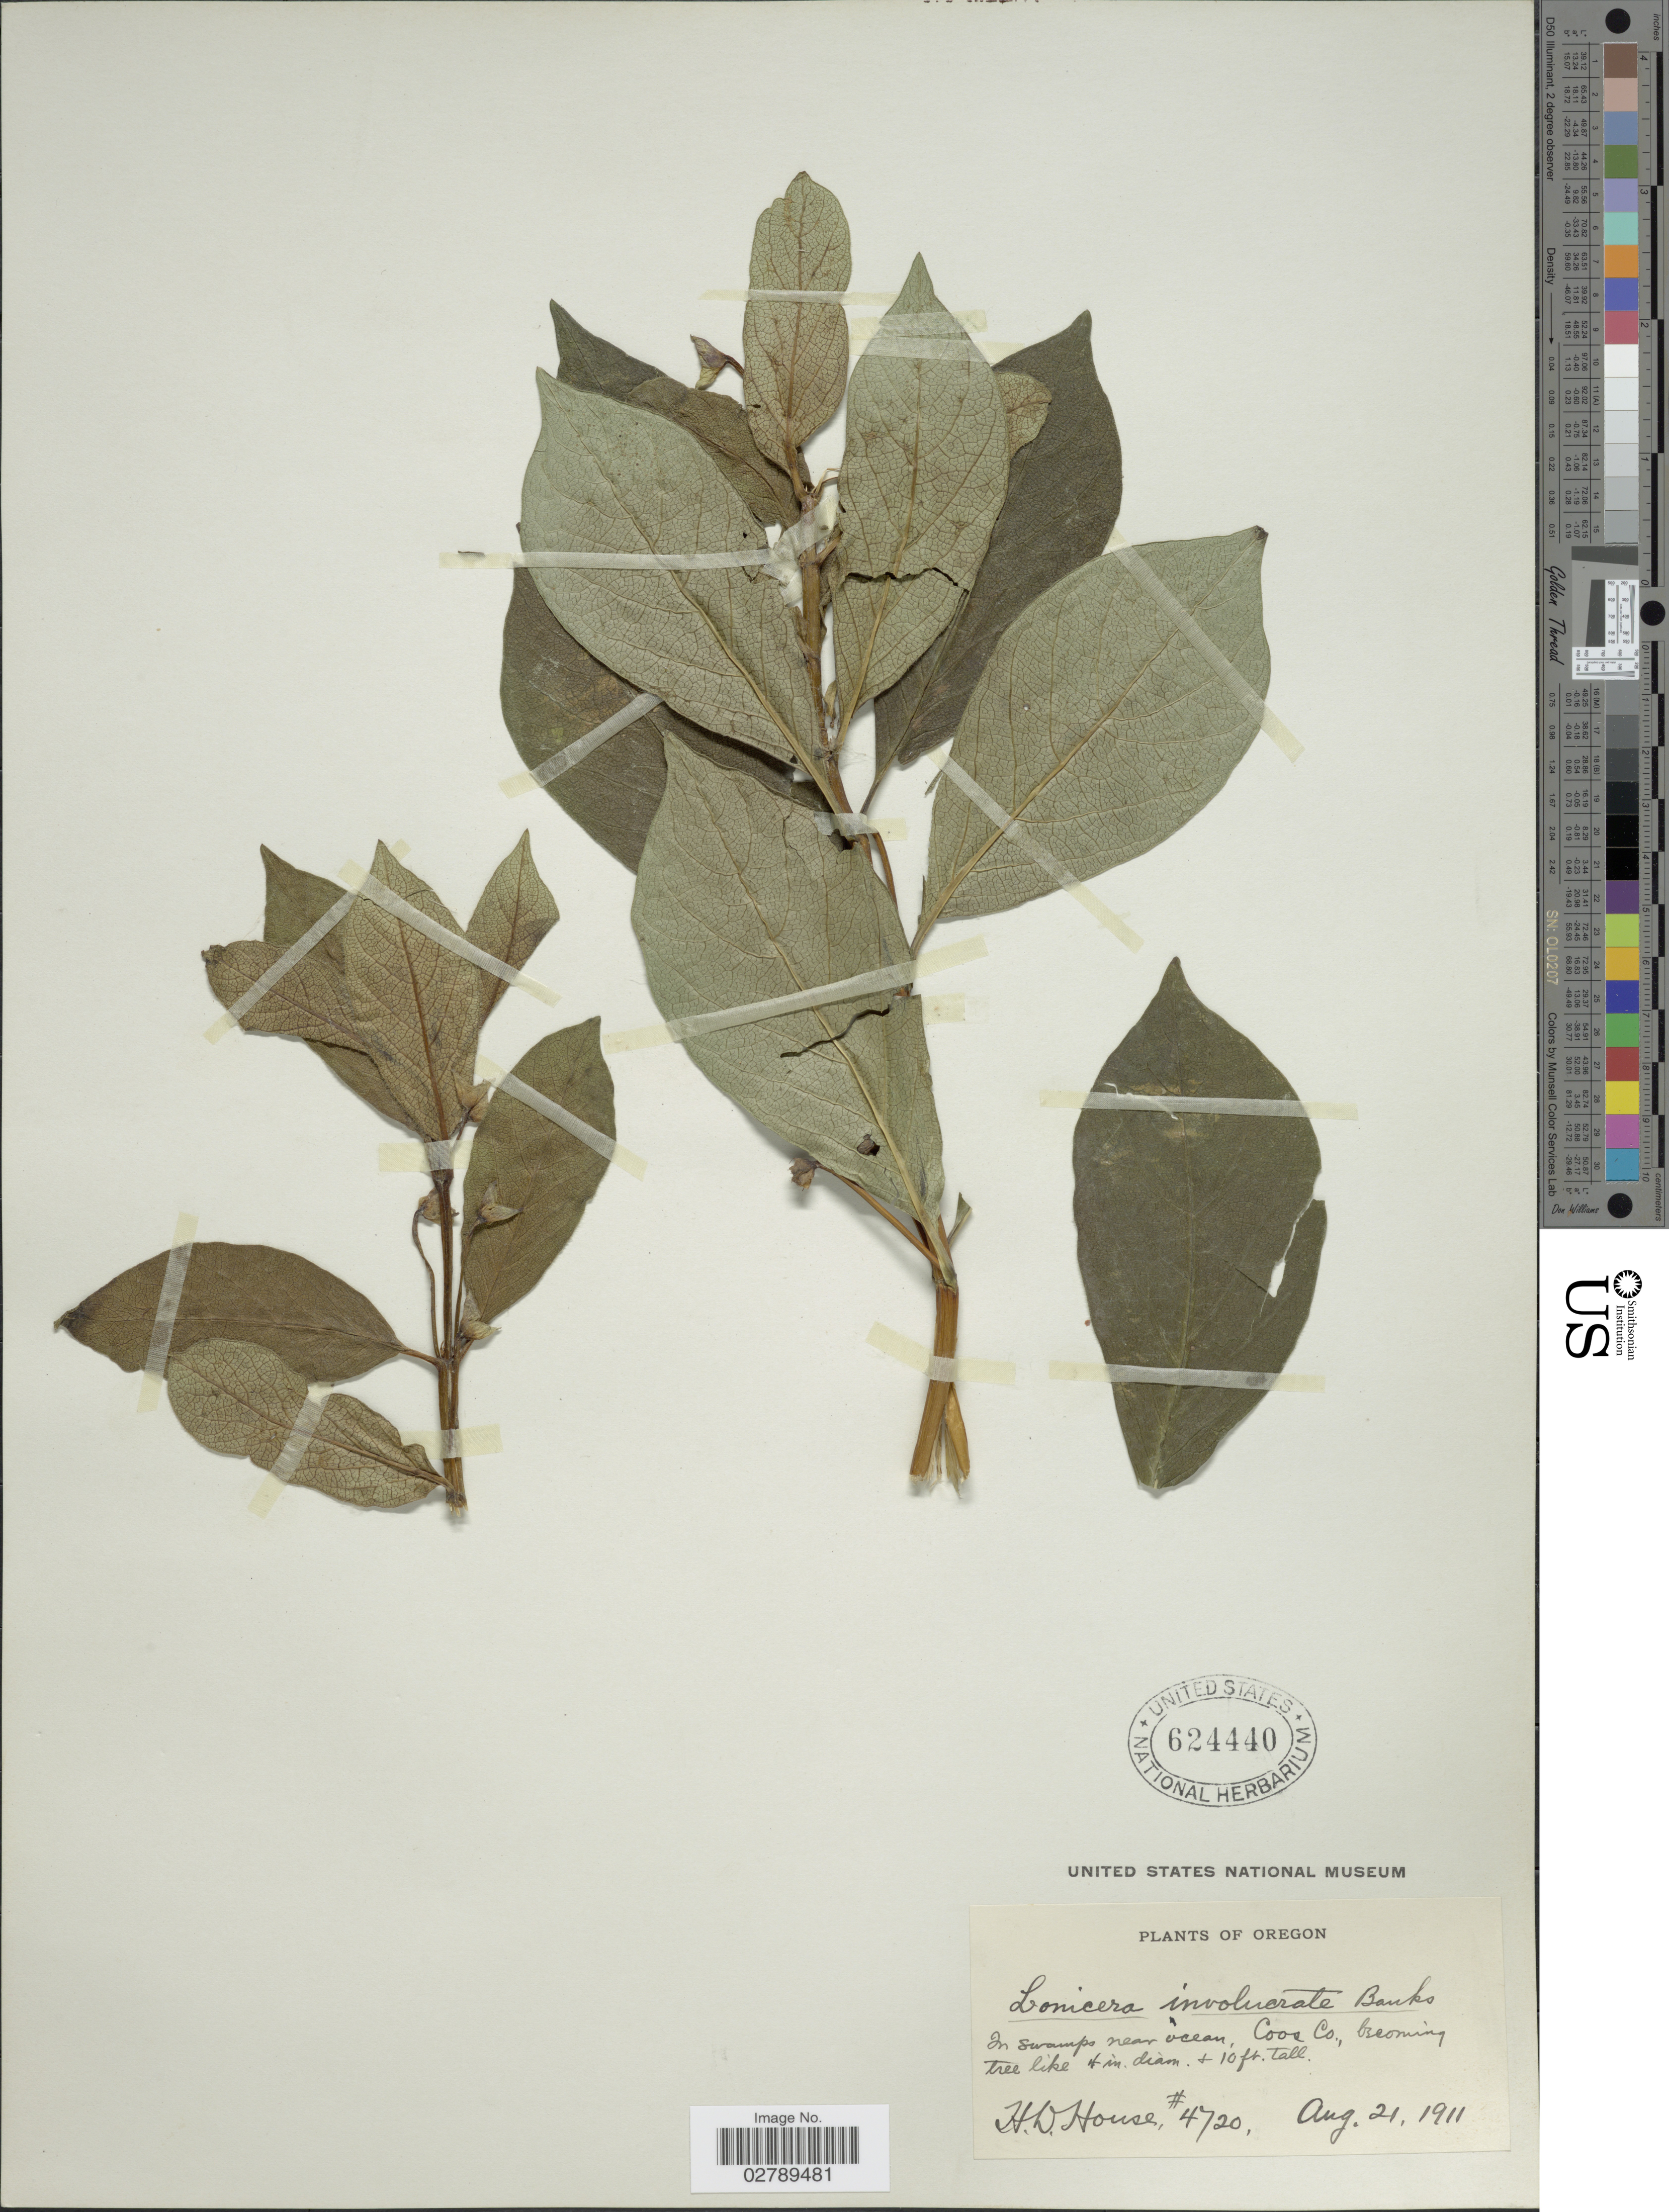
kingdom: Plantae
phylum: Tracheophyta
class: Magnoliopsida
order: Dipsacales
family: Caprifoliaceae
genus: Lonicera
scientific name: Lonicera involucrata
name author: (Richardson) Banks ex Spreng.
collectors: H. D. House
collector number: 4720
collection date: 1911-08-21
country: United States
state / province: Oregon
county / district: Coos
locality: Coos Co.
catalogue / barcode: US 624440